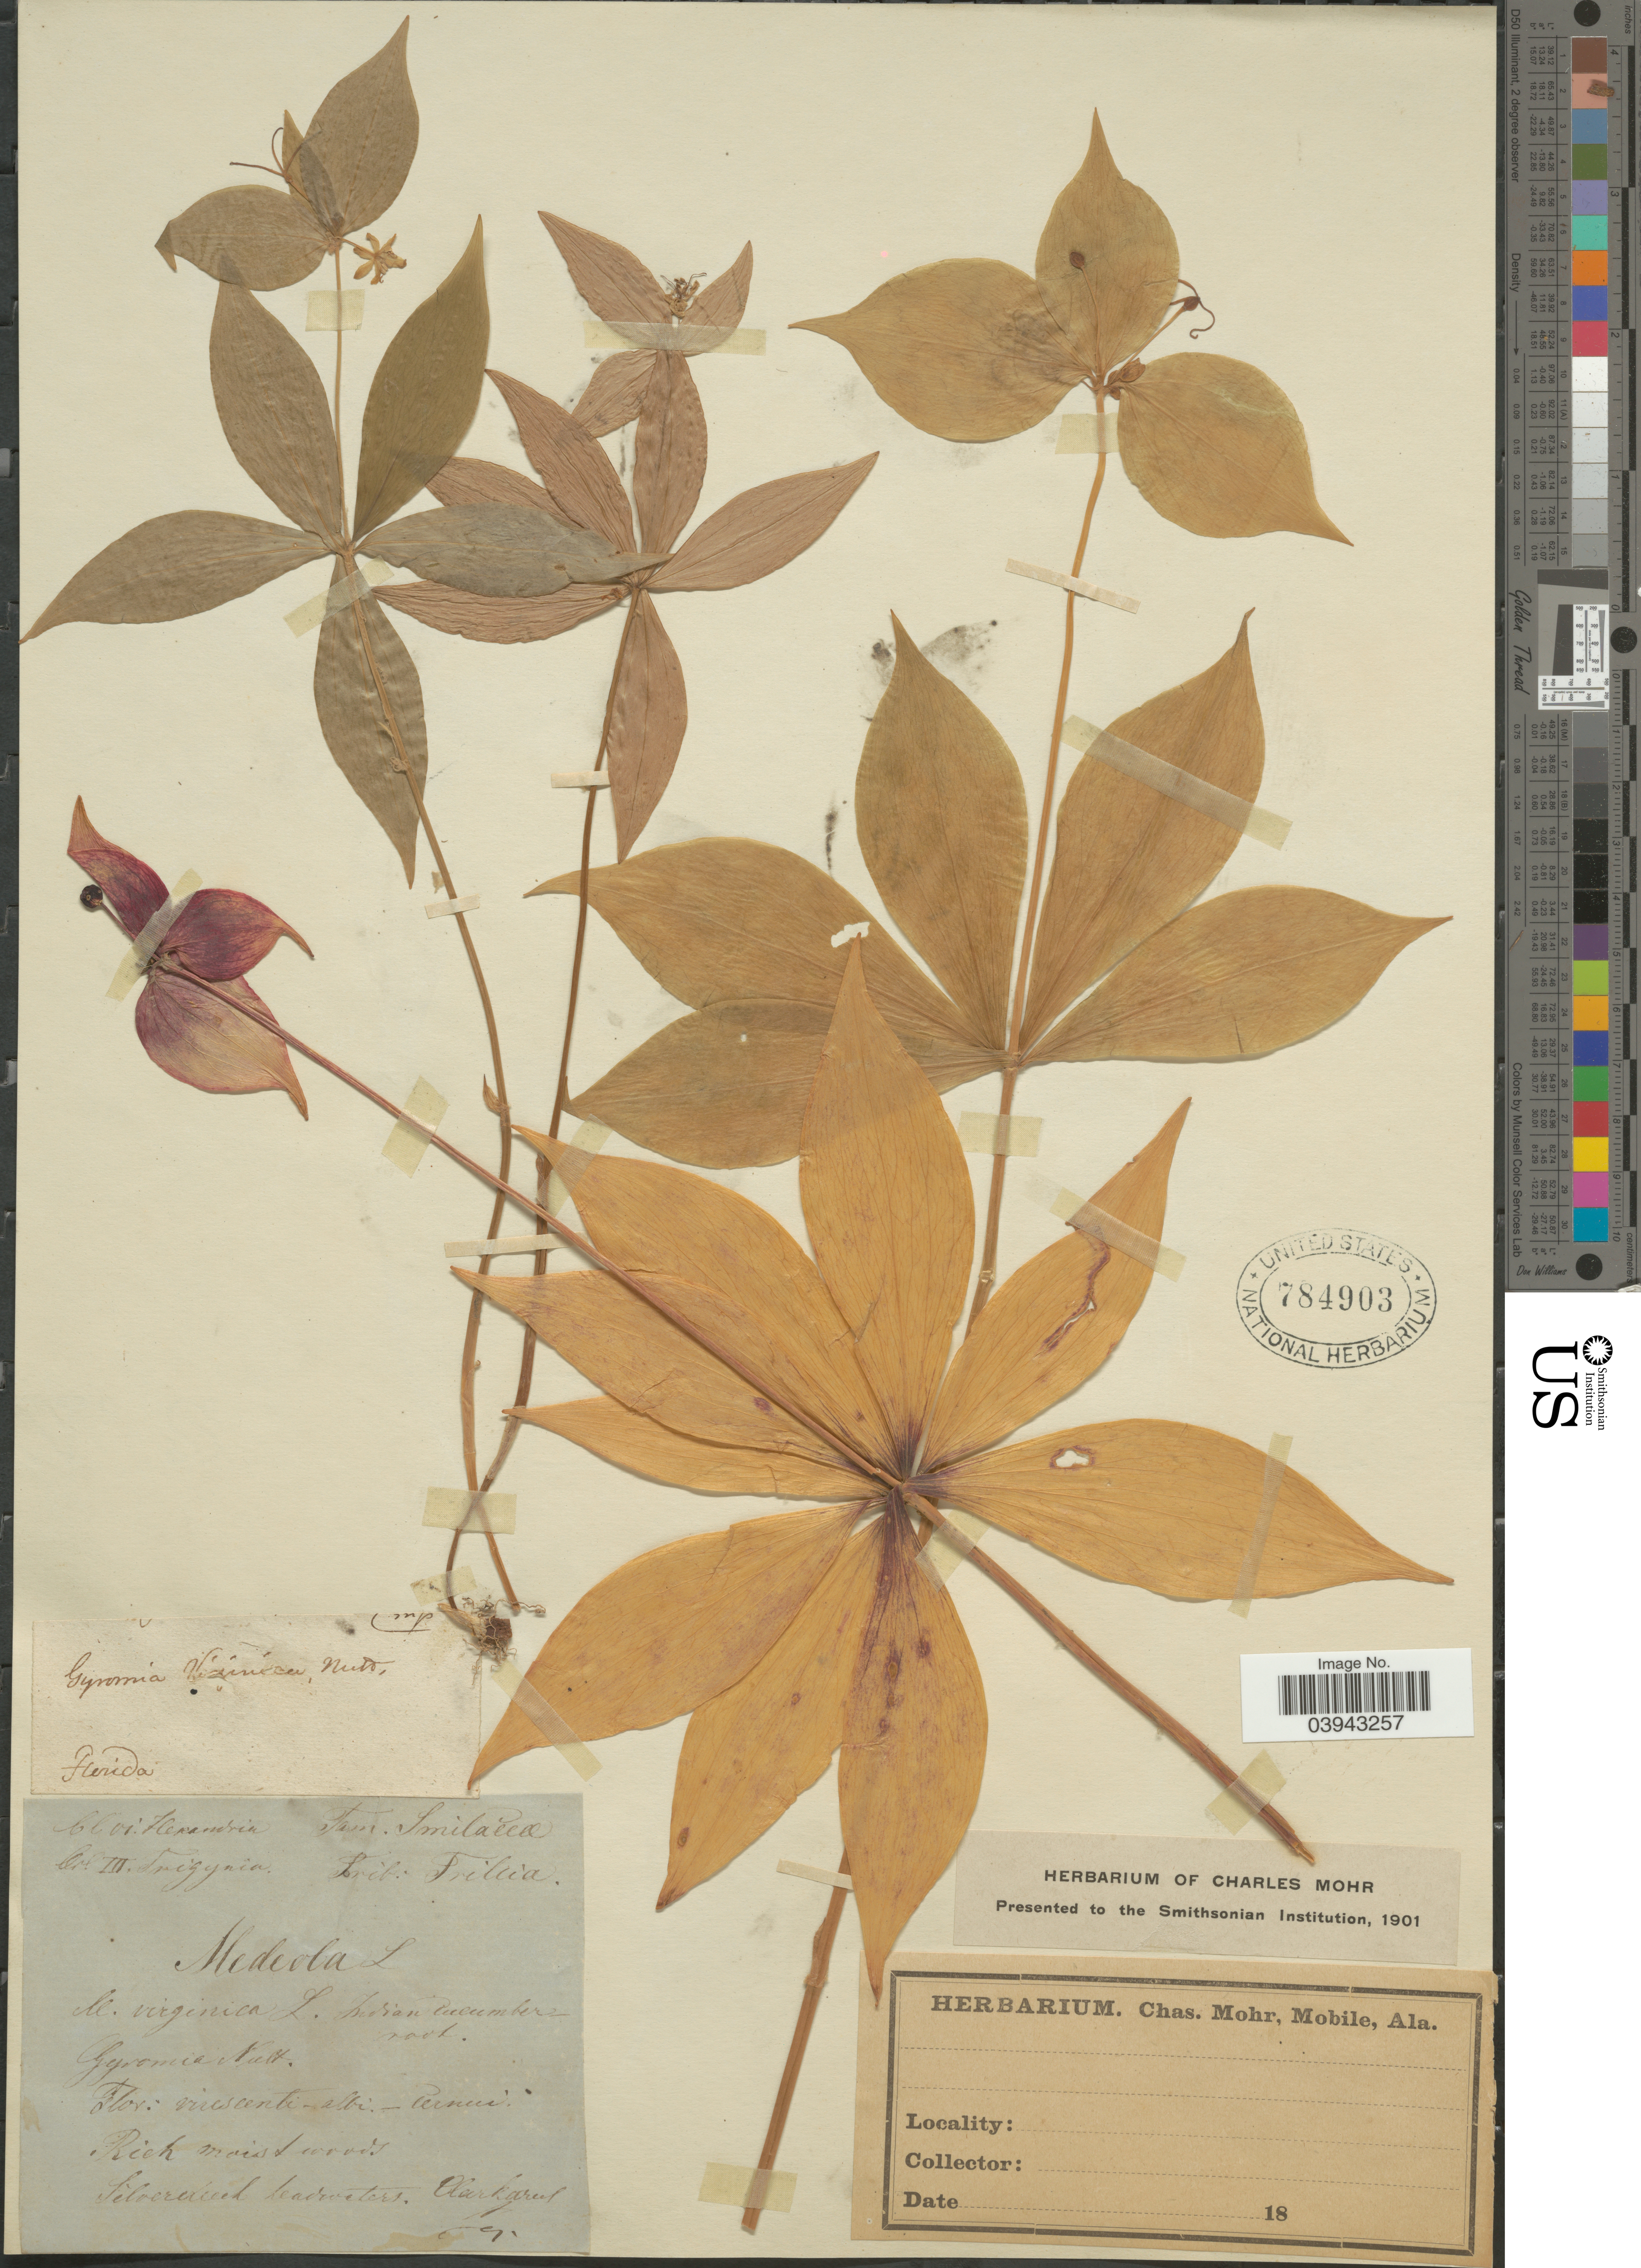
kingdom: Plantae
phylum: Tracheophyta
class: Liliopsida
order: Liliales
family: Liliaceae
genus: Medeola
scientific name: Medeola virginiana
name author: (L.) Desf.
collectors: ex herb. Charles Mohr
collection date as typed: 18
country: United States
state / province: Florida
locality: Clarkwood.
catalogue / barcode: US 784903